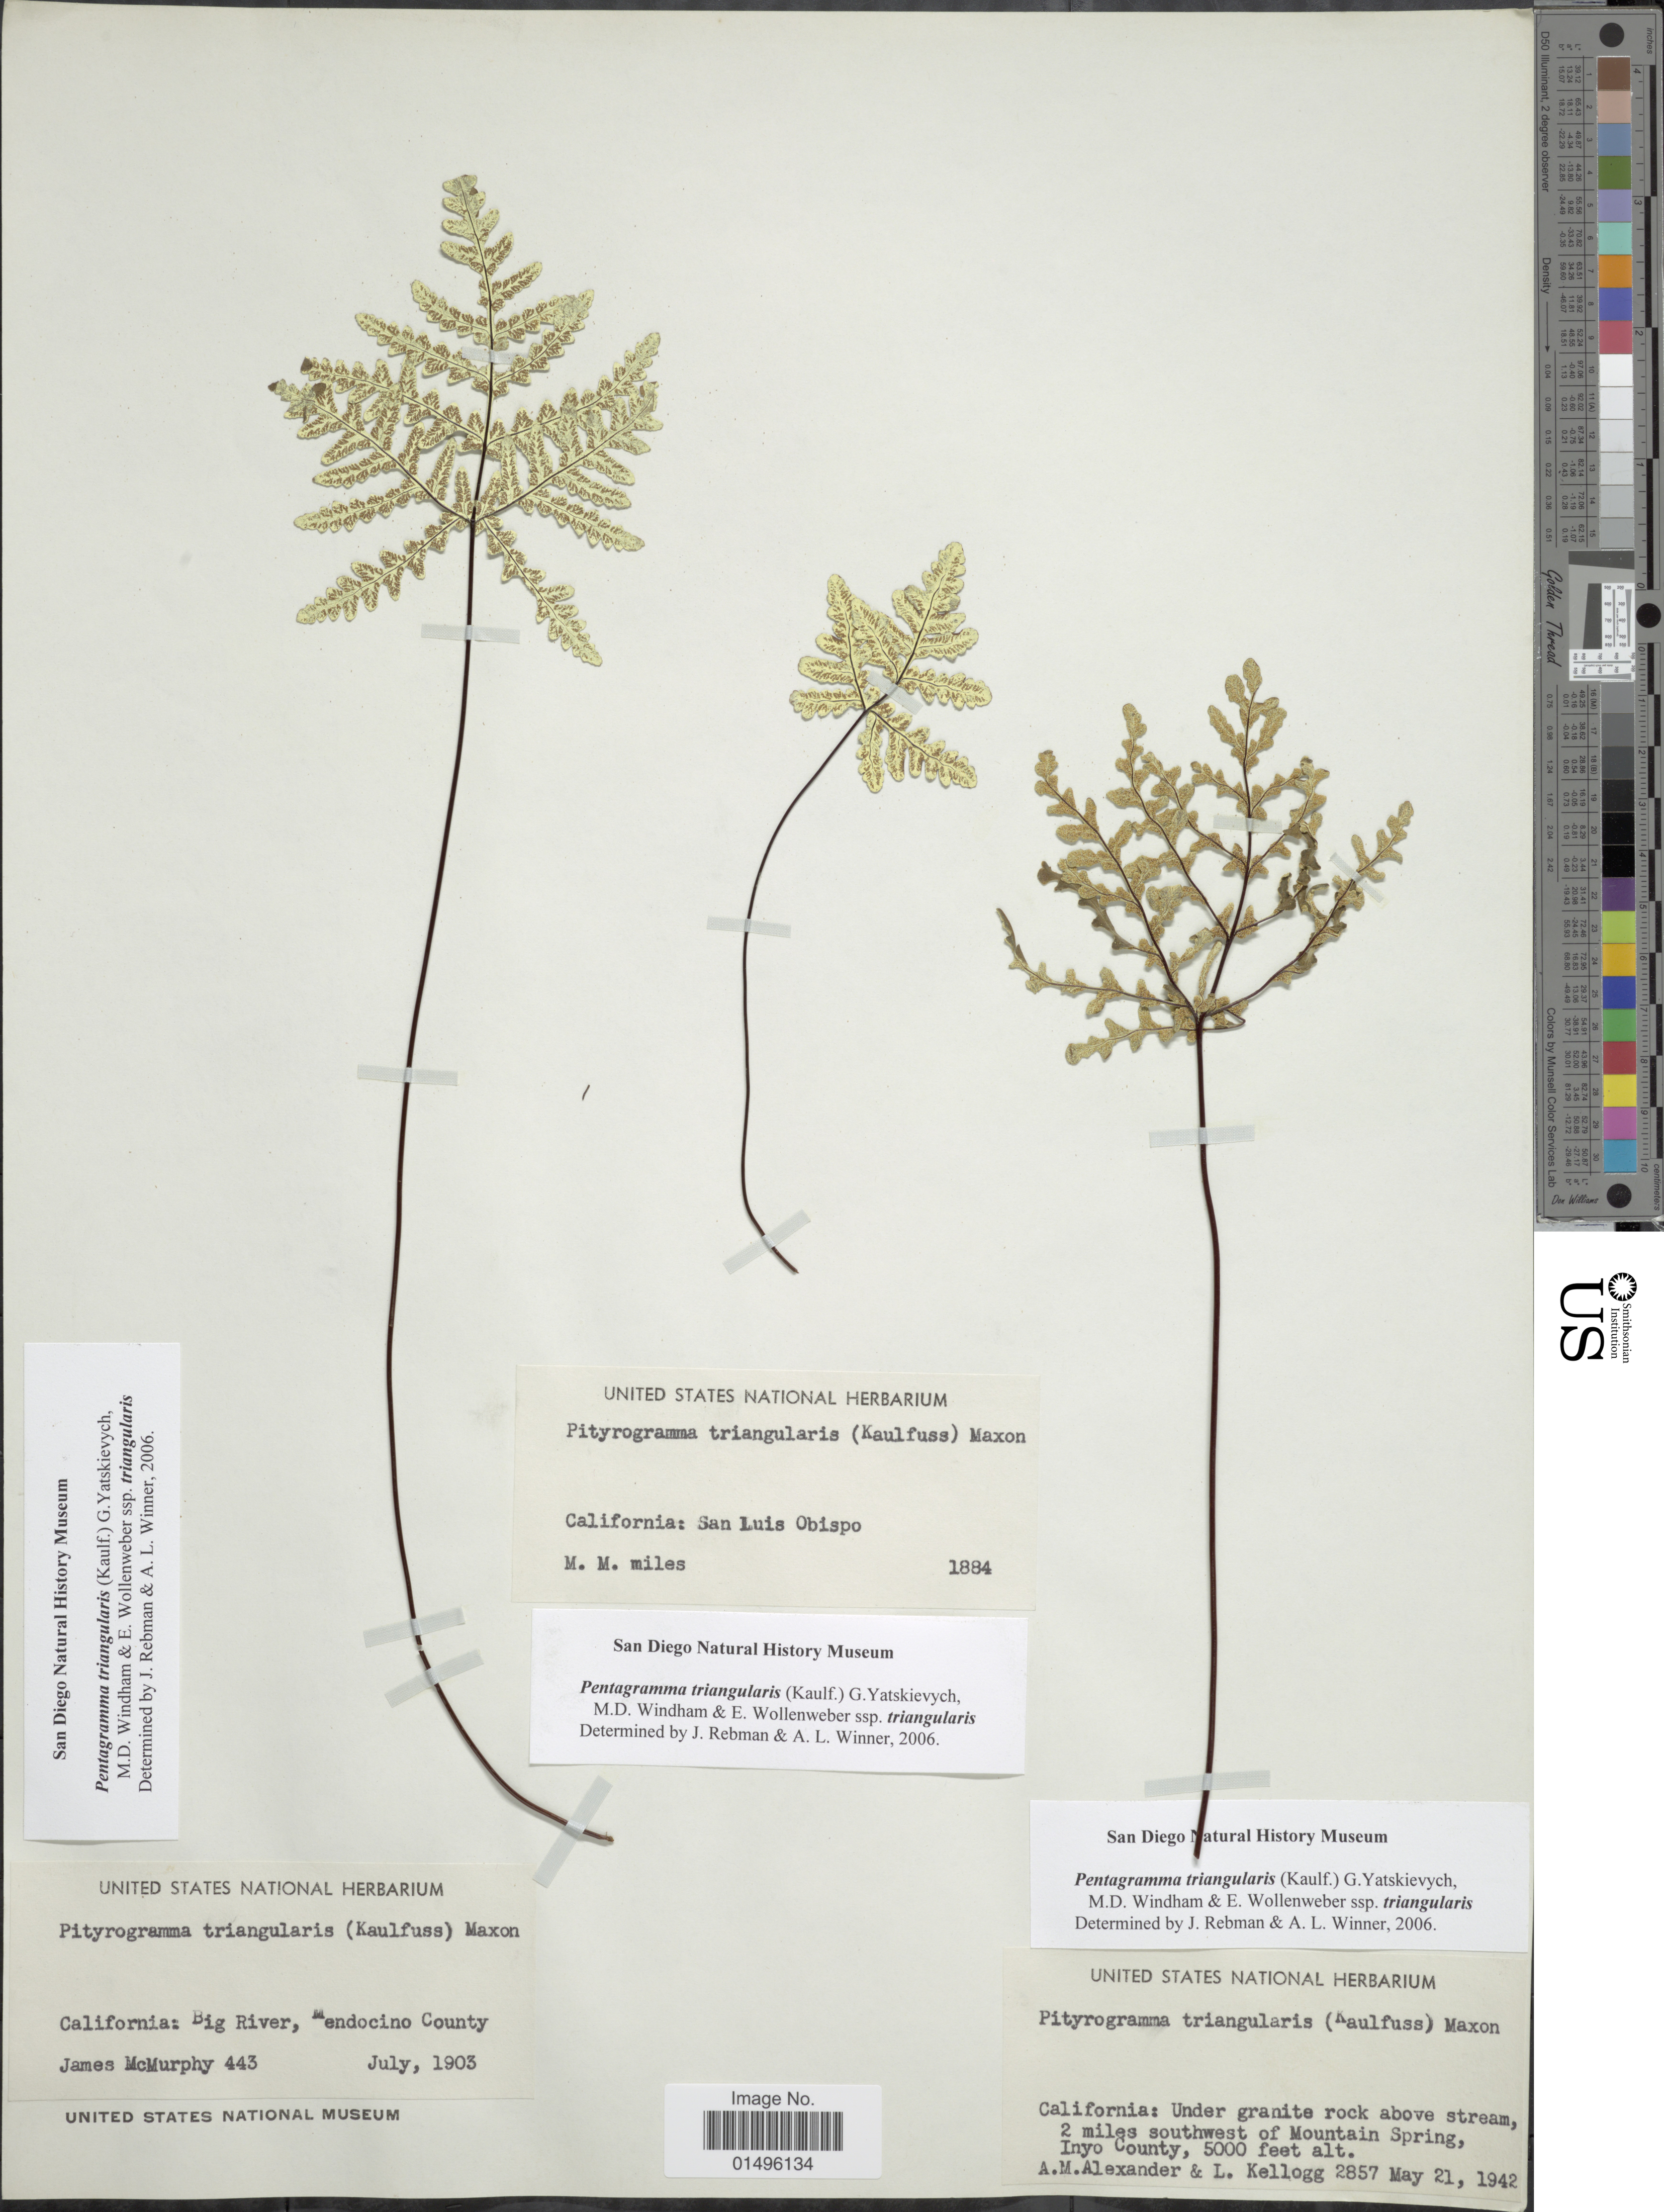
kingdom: Plantae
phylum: Tracheophyta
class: Polypodiopsida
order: Polypodiales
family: Pteridaceae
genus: Pentagramma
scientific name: Pentagramma triangularis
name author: (Kaulf.) Yatsk. et al.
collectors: J. McMurphy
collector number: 443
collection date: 1903-07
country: United States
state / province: California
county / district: Mendocino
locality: California: Big River, Mendocino County.